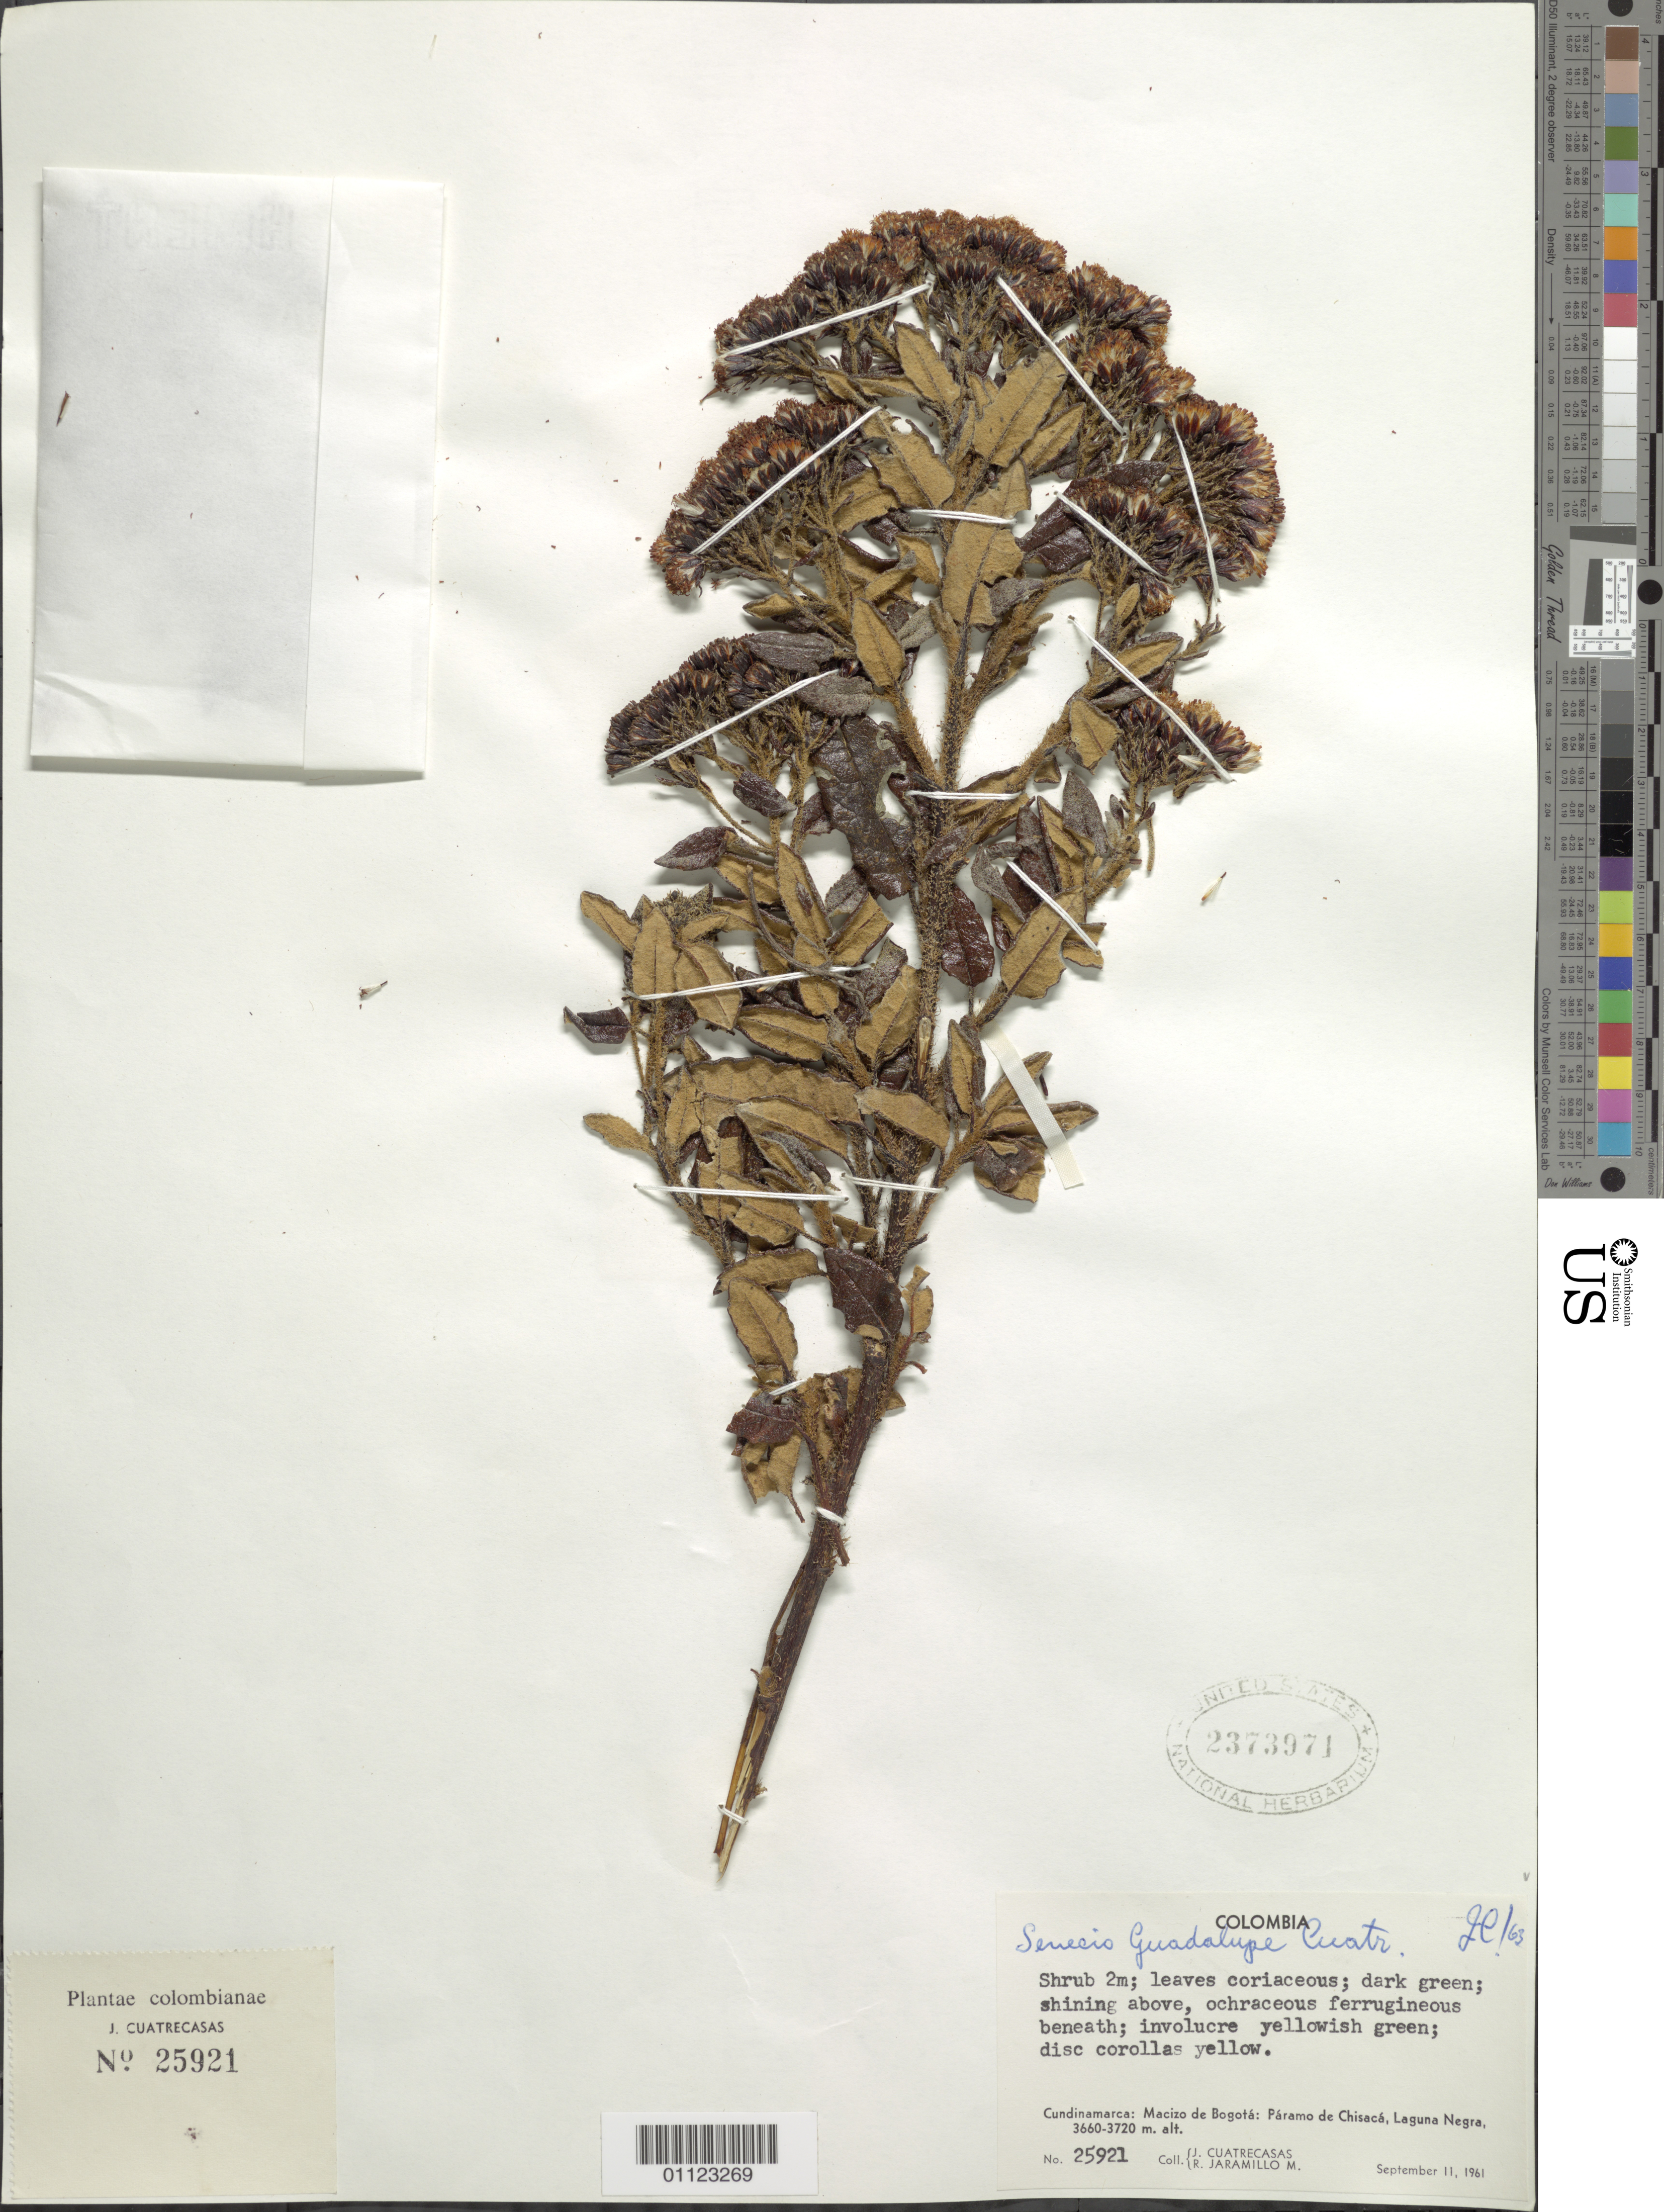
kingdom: Plantae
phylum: Tracheophyta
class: Magnoliopsida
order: Asterales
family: Asteraceae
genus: Pentacalia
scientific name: Pentacalia guadalupe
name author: (Cuatrec.) Cuatrec.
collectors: J. Cuatrecasas & R. Jaramillo M.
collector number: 25921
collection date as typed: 11 Sep 1961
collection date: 1961-09-11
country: Colombia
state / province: Cundinamarca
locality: Macizo de Bogotá: Páramo de Chisaca, Laguna Negra.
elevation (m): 3660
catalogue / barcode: US 2373971